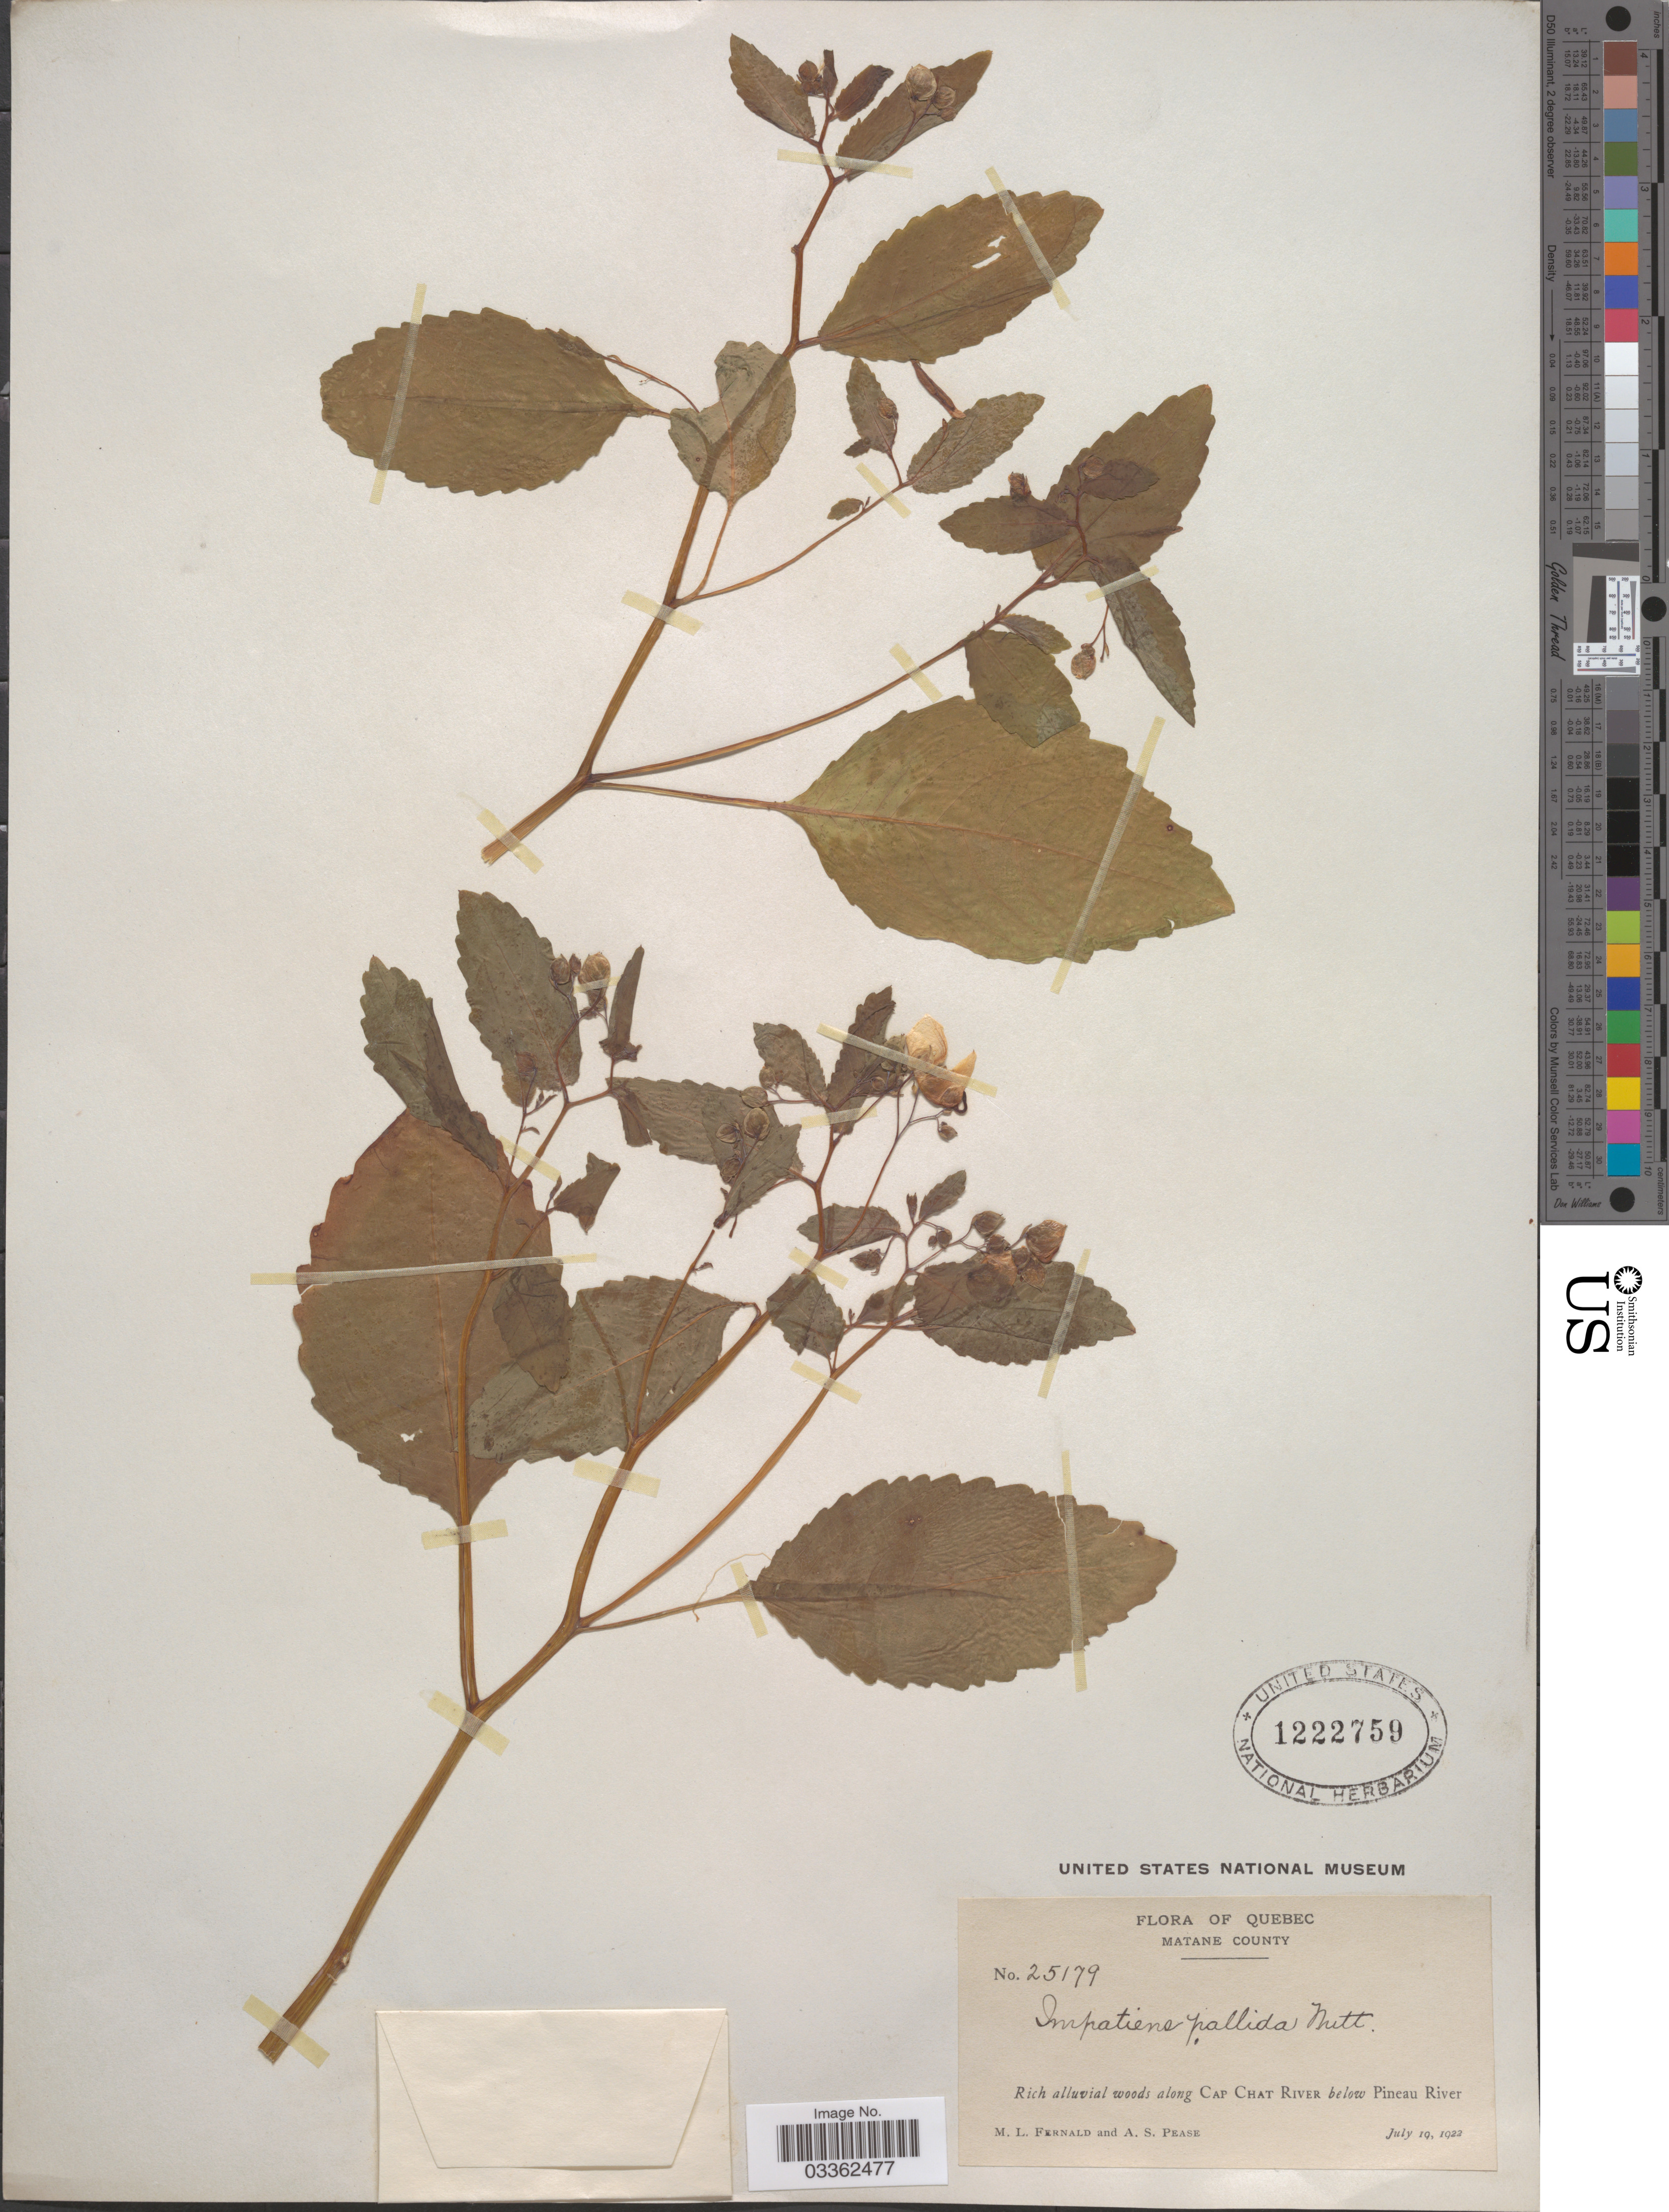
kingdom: Plantae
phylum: Tracheophyta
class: Magnoliopsida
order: Ericales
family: Balsaminaceae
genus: Impatiens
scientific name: Impatiens pallida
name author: Nutt.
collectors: M. L. Fernald & A. S. Pease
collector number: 25179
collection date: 1922-07-10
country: Canada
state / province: Quebec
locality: Matane County. Rich alluvial woods along Cap Chat River below Pineau River.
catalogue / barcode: US 1222759